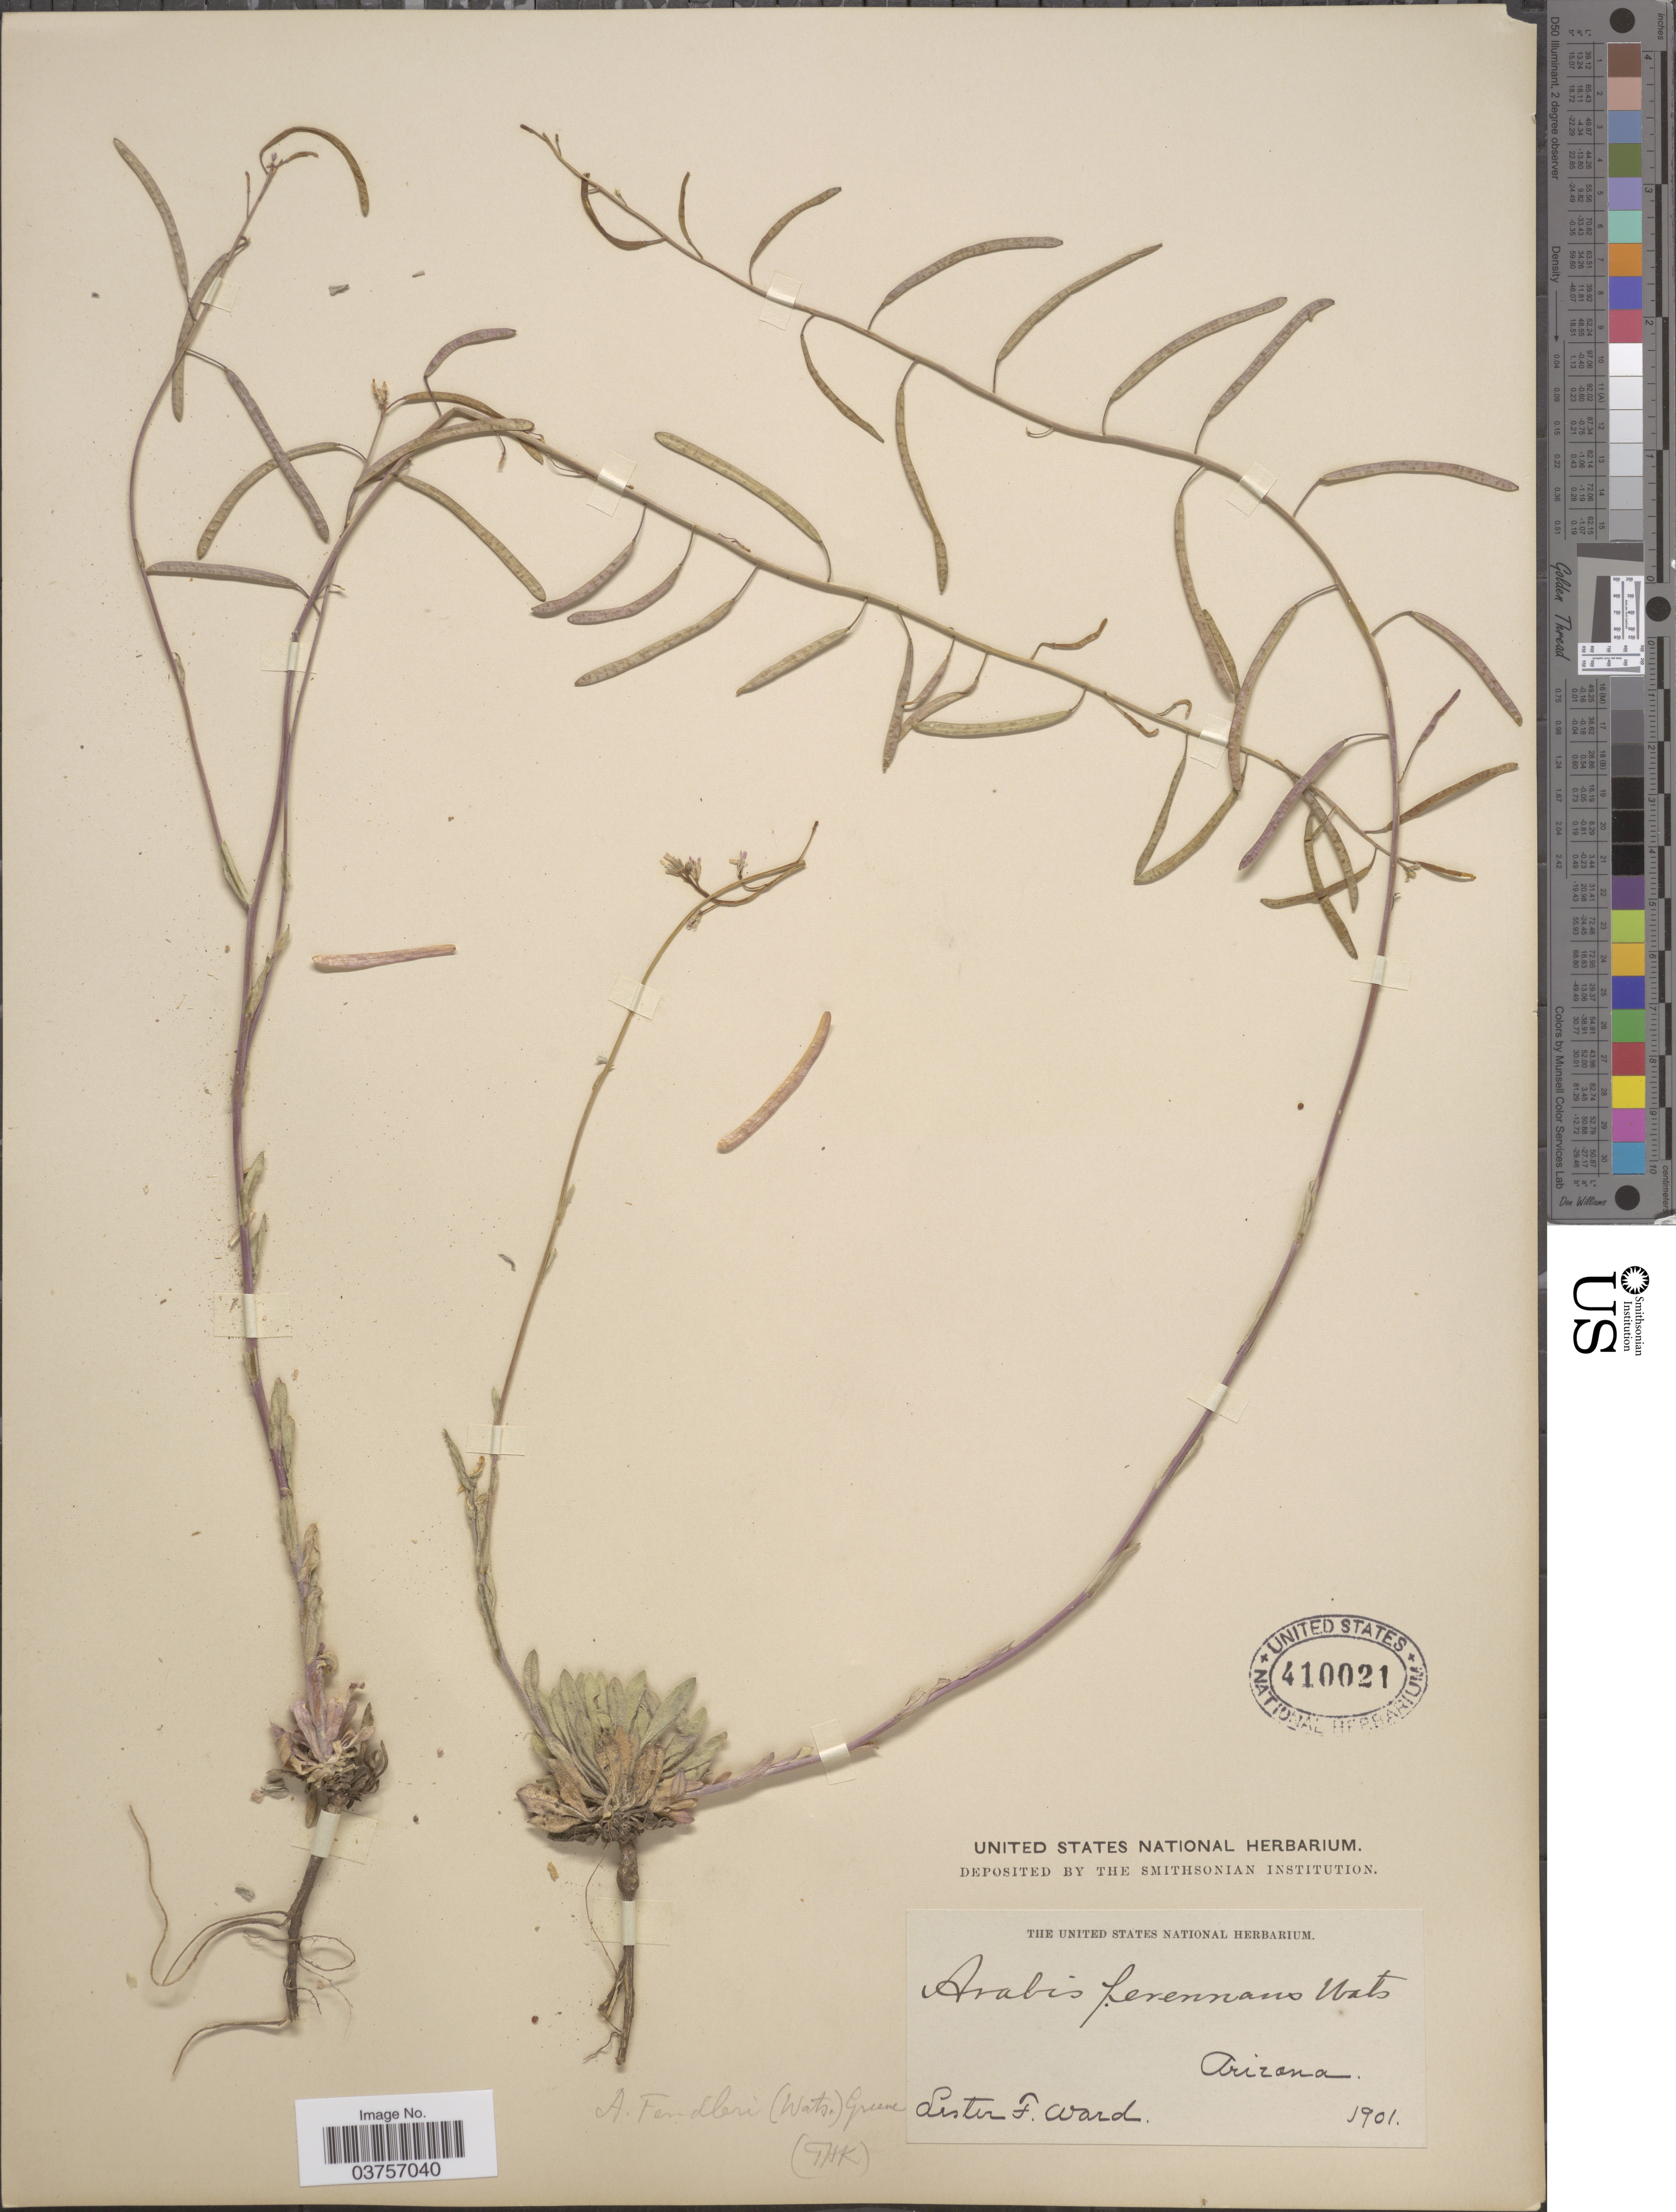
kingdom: Plantae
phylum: Tracheophyta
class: Magnoliopsida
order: Brassicales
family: Brassicaceae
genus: Arabis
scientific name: Arabis fendleri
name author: (S. Watson) Greene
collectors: L. F. Ward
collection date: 1901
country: United States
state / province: Arizona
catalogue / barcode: US 410021